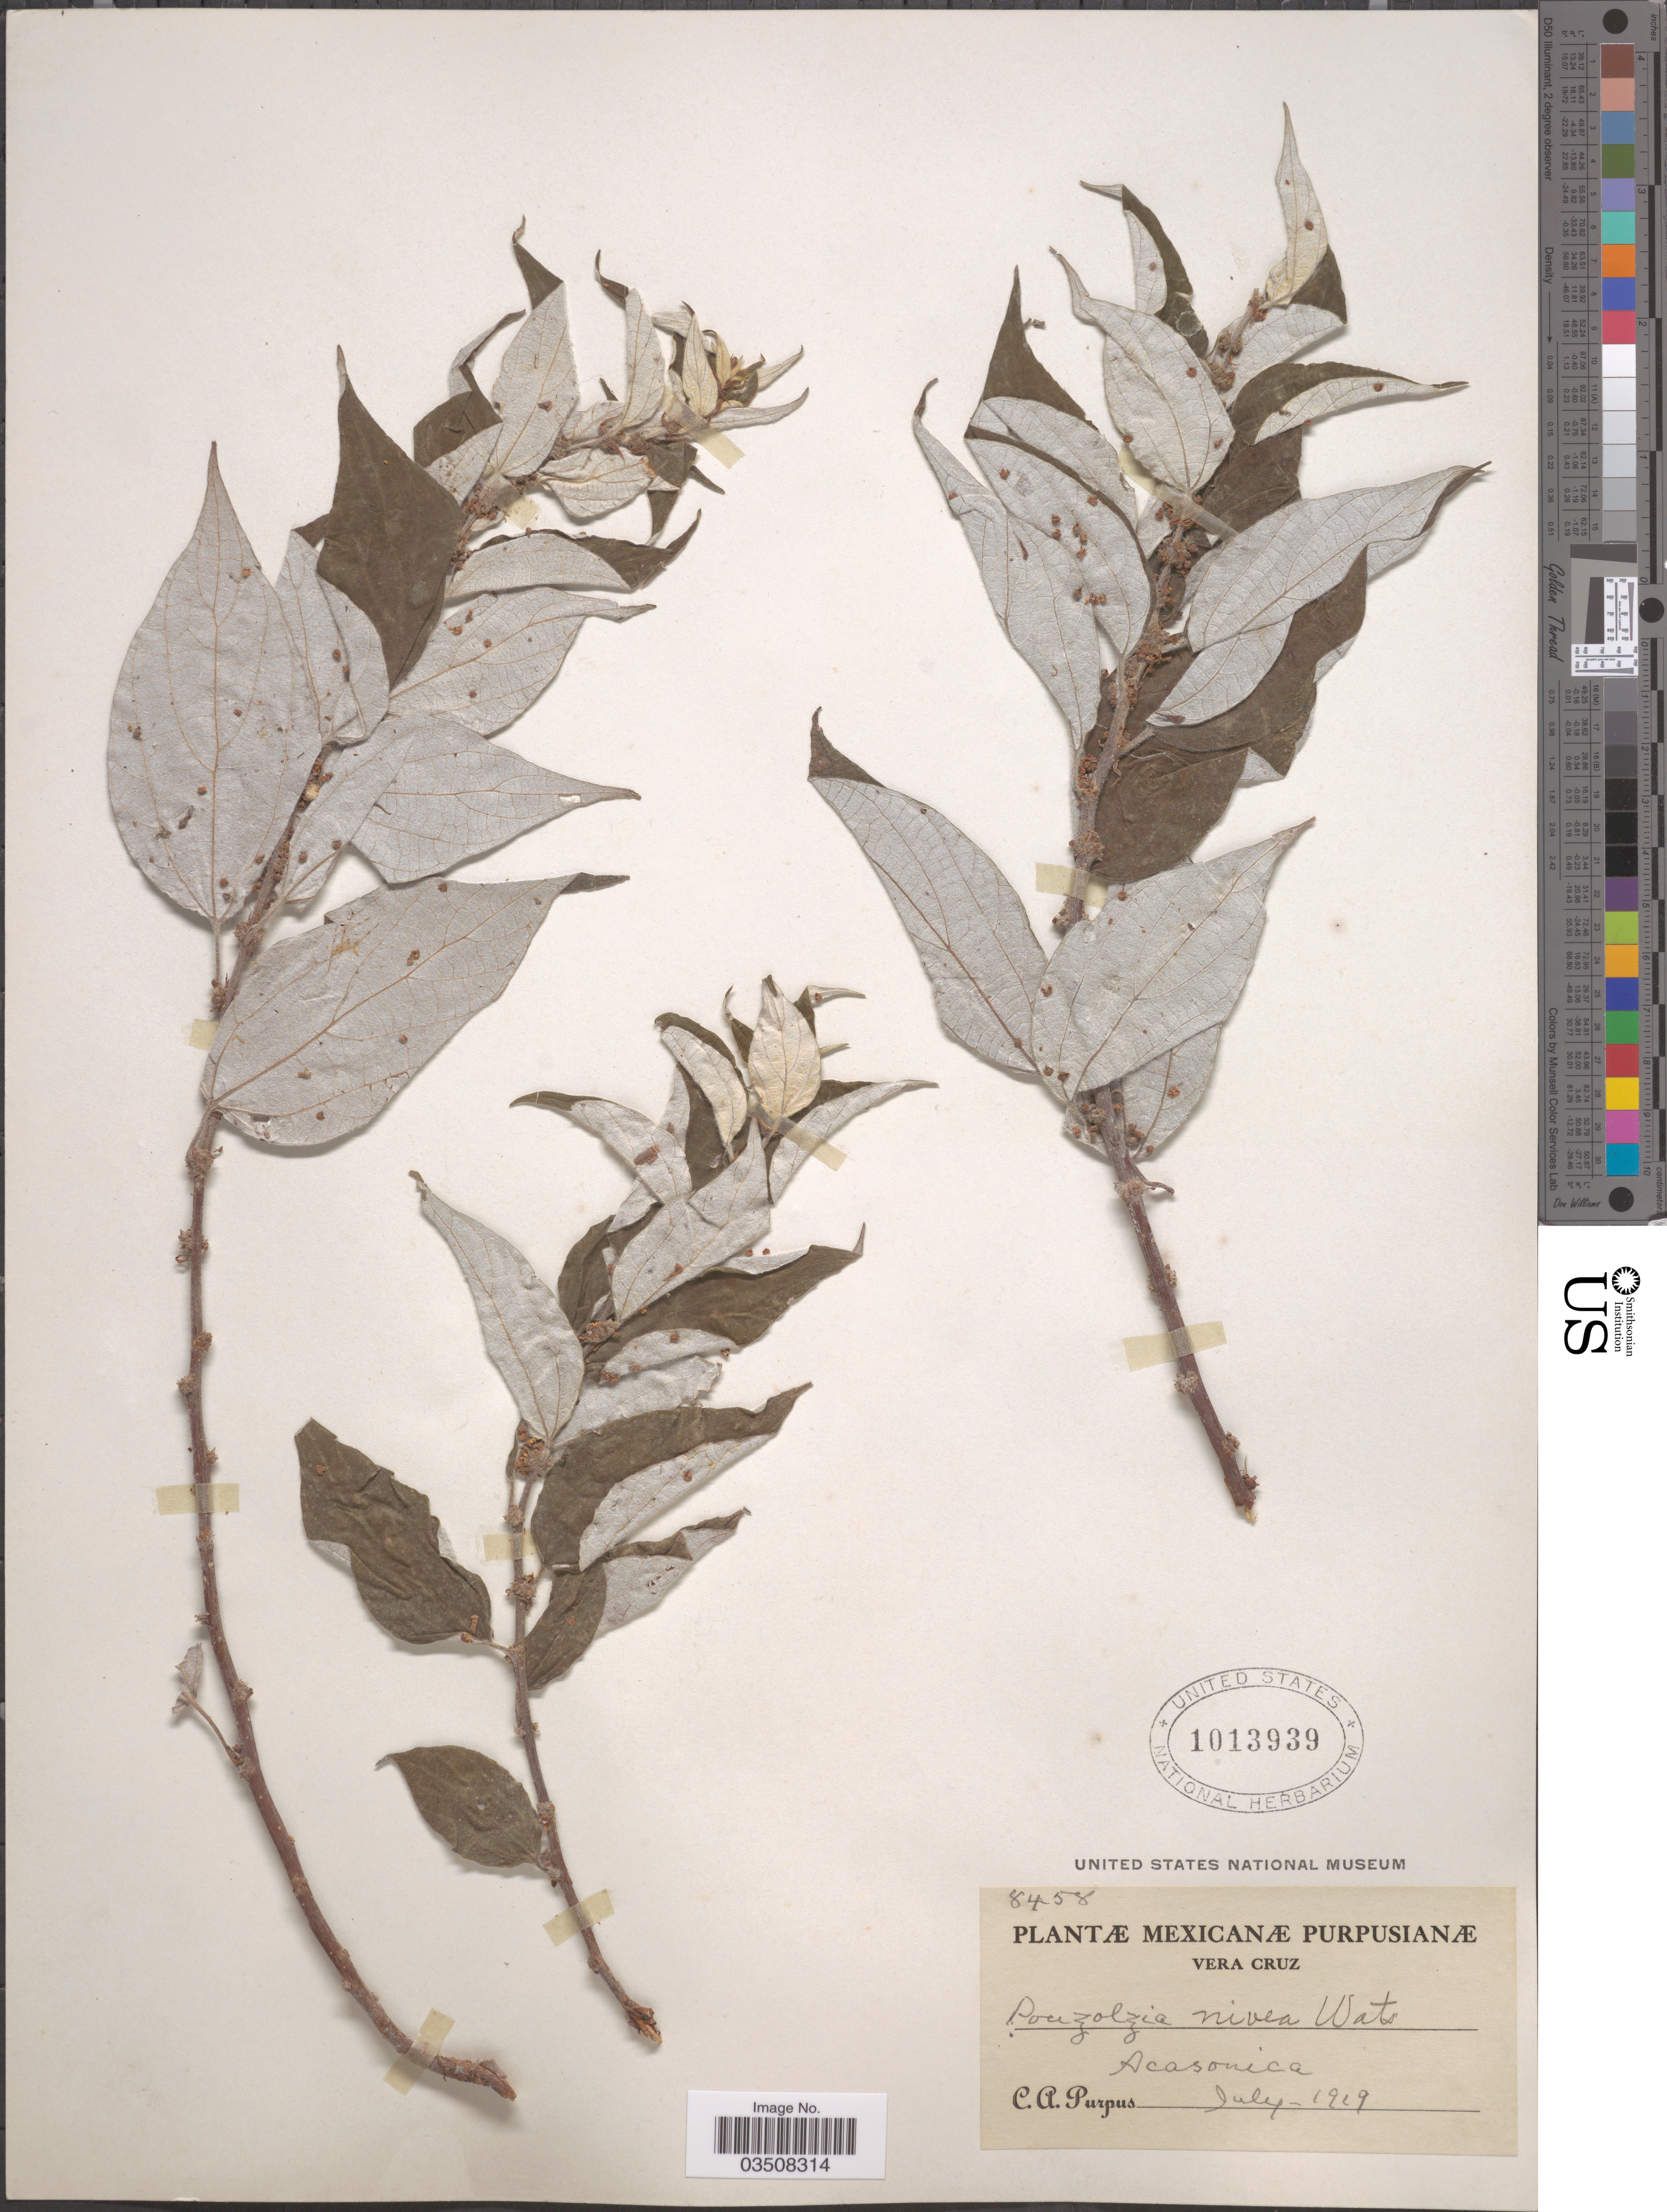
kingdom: Plantae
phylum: Tracheophyta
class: Magnoliopsida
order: Rosales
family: Urticaceae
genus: Pouzolzia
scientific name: Pouzolzia nivea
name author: S. Watson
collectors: C. A. Purpus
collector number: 8458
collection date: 1919-07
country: Mexico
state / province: Veracruz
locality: Vera Cruz. Acasonica.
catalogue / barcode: US 1013939